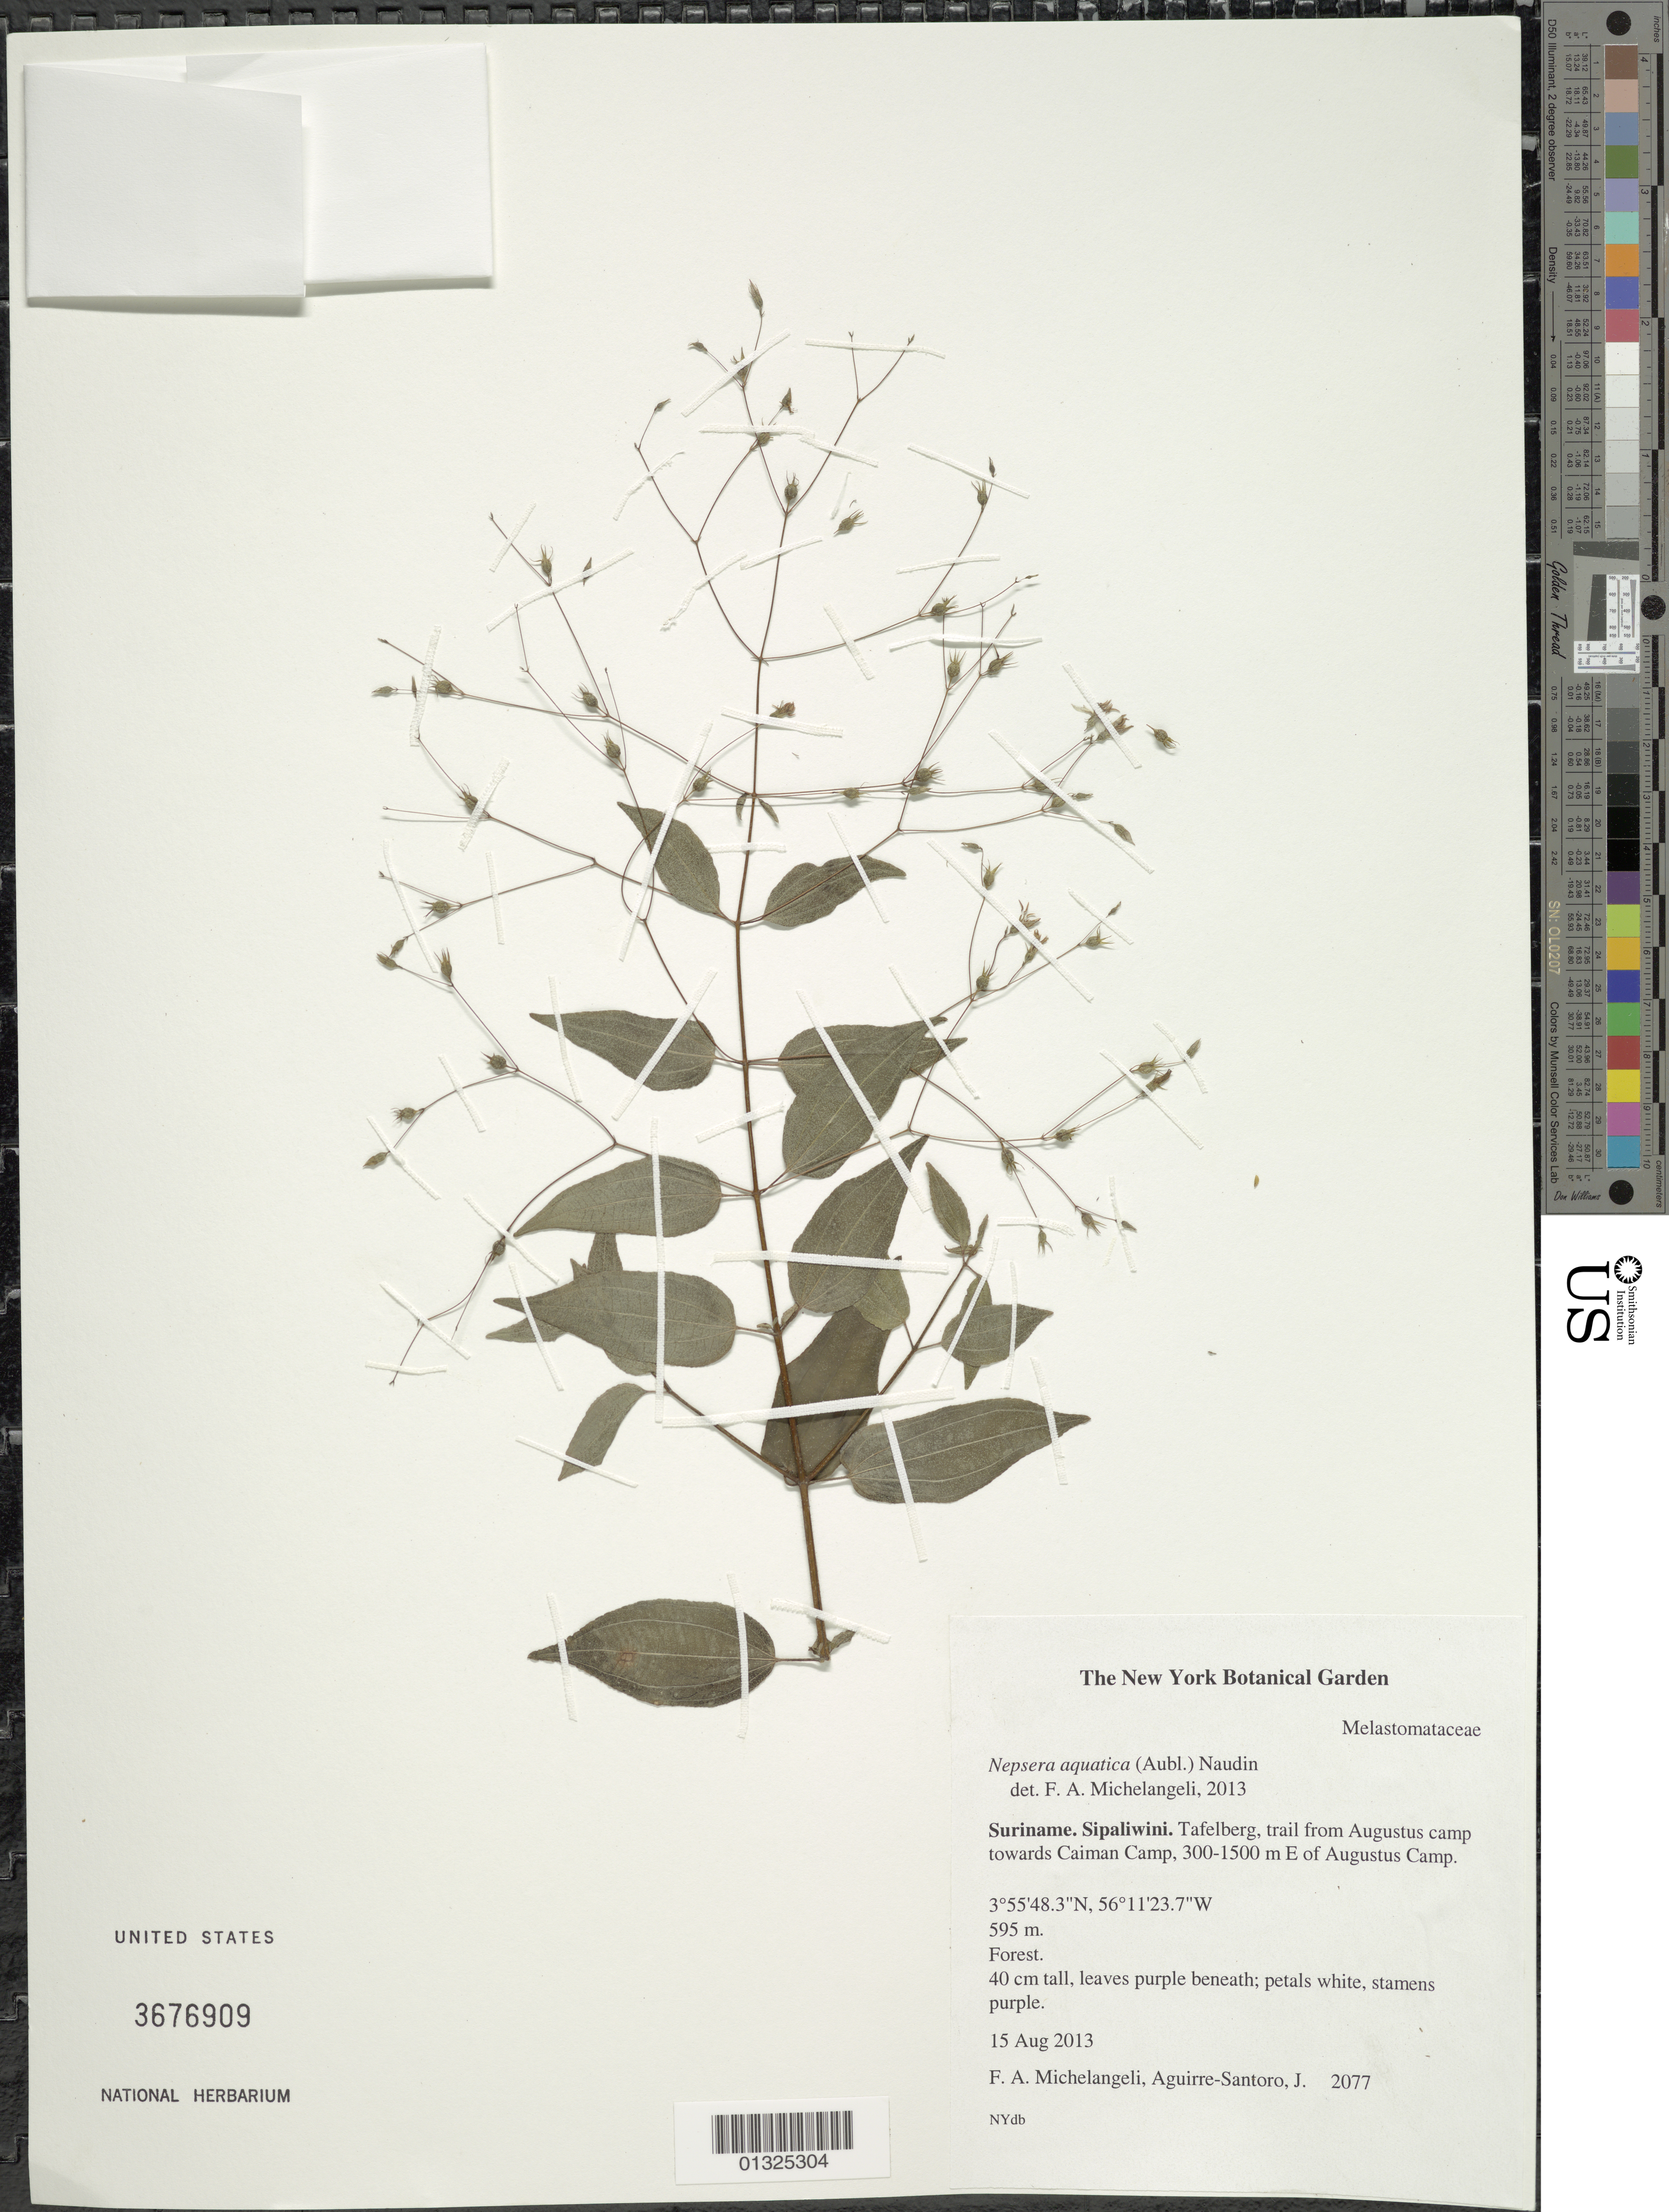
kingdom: Plantae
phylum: Tracheophyta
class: Magnoliopsida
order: Myrtales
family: Melastomataceae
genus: Nepsera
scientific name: Nepsera aquatica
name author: (Aubl.) Naudin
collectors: F. A. Michelangeli & J. Aguirre-Santoro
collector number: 2077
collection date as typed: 15 Aug 2013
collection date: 2013-08-15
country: Suriname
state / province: Sipaliwini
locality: Tafelberg, trail from Augustus camp towards Caiman Camp, 300-1500 m E of Augustus Camp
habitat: Forest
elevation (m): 595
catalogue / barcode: US 3676909